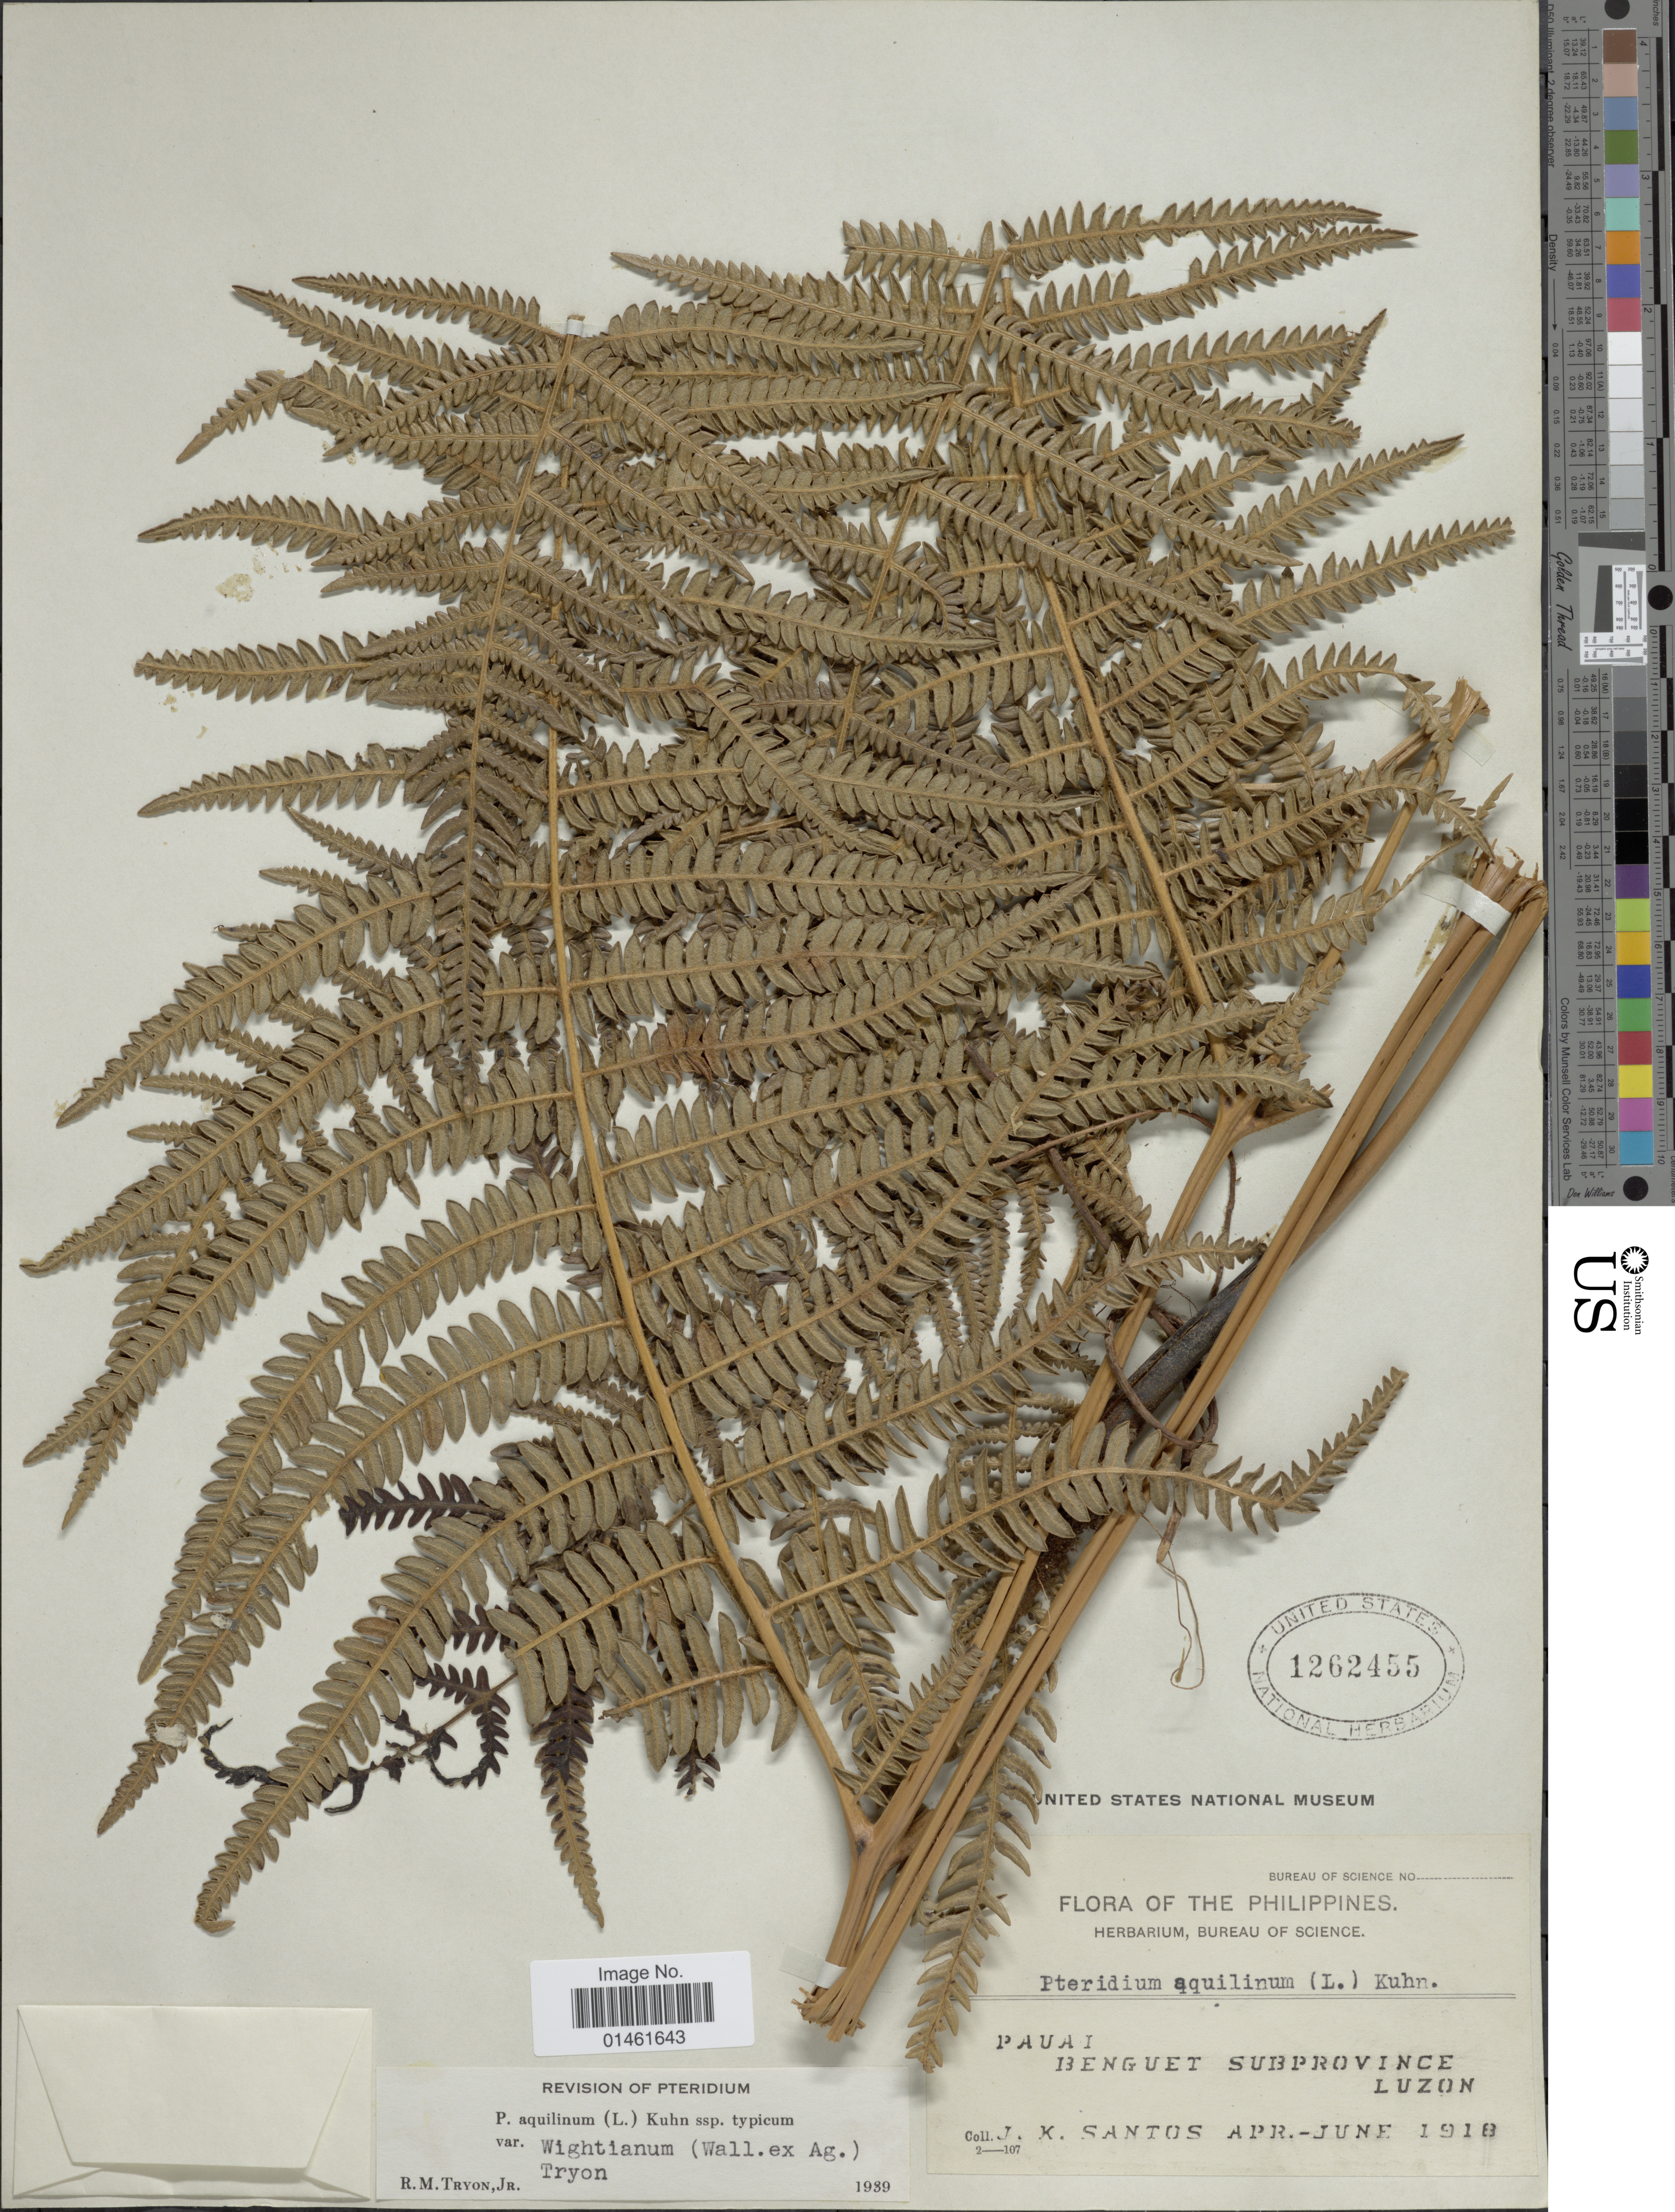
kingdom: Plantae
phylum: Tracheophyta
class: Polypodiopsida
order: Polypodiales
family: Dennstaedtiaceae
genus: Pteridium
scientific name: Pteridium aquilinum var. wightianum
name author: (J. Agardh) R.M. Tryon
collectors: J. K. Santos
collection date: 1918-04/1918-06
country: Philippines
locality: Pauai Benguet Subprovince, Luzon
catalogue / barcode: US 1262455